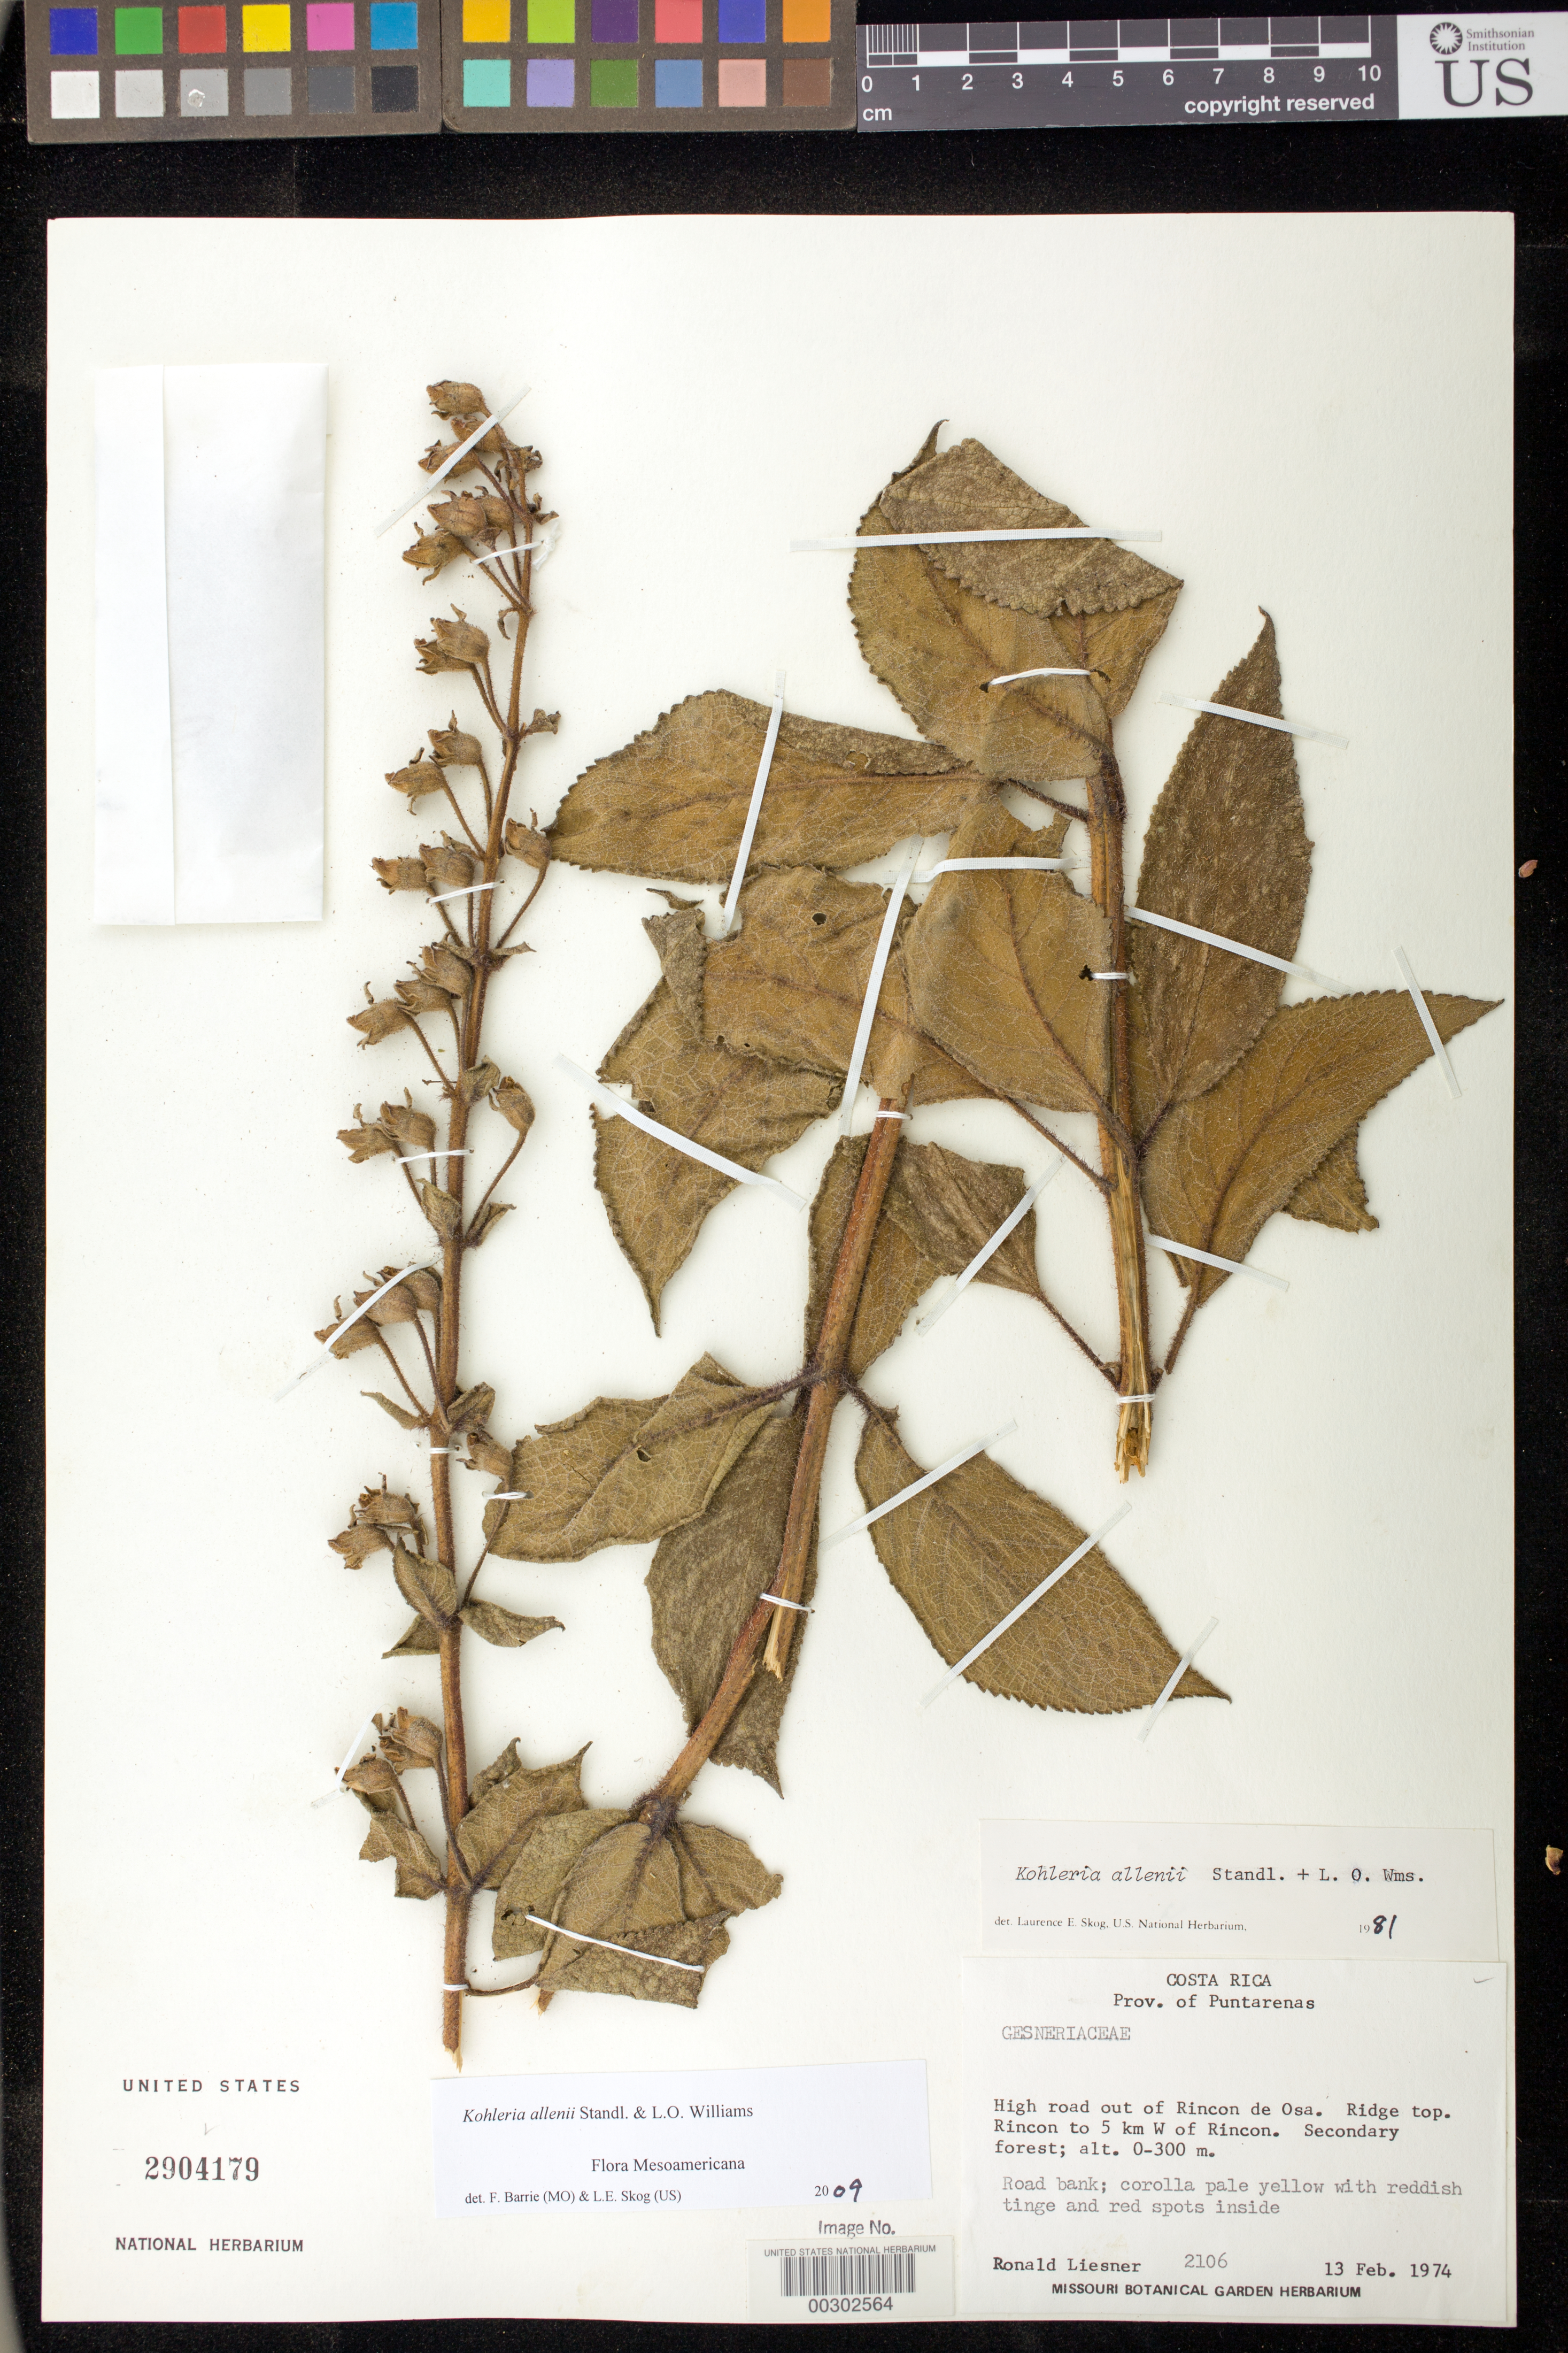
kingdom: Plantae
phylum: Tracheophyta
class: Magnoliopsida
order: Lamiales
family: Gesneriaceae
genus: Kohleria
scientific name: Kohleria allenii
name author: Standl. & L.O. Williams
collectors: R. L. Liesner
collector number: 2106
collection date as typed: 13 Feb 1974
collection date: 1974-02-13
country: Costa Rica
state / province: Puntarenas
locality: High road out of Rincon de Osa, Rincon to 5 km W of Rincon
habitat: Secondary forest on ridge top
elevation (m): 0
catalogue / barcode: US 2904179